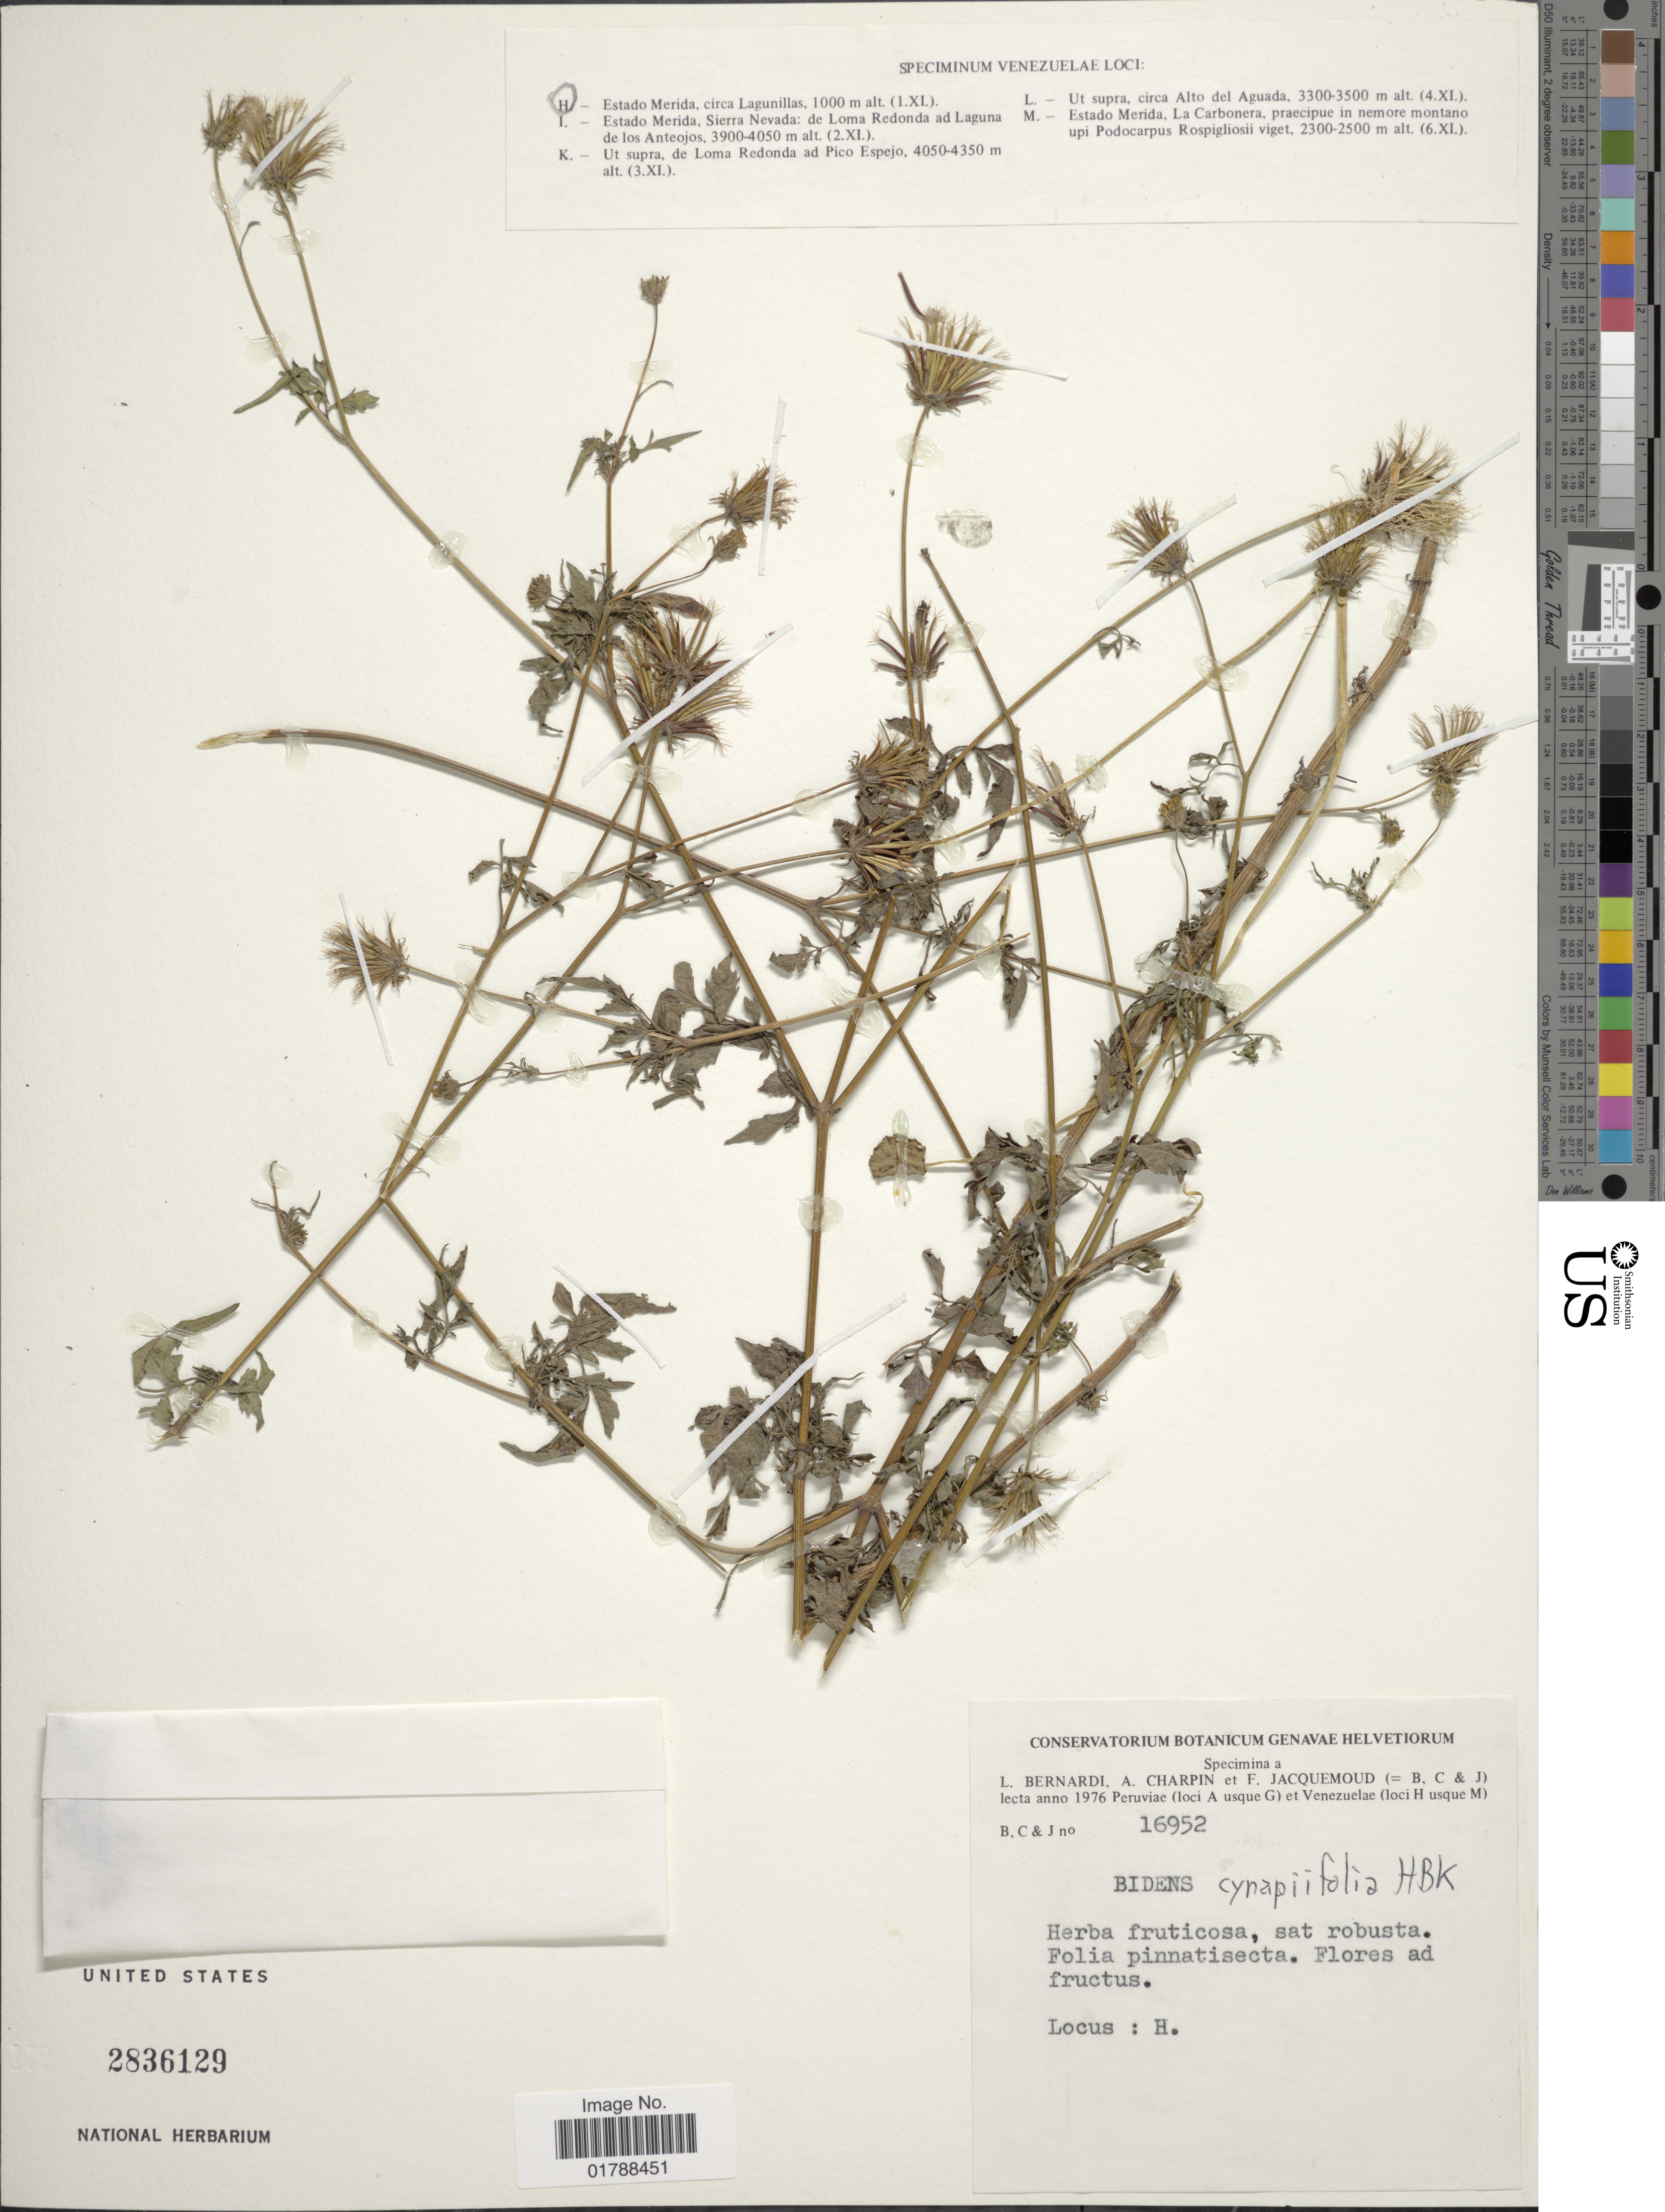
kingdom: Plantae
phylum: Tracheophyta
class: Magnoliopsida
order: Asterales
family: Asteraceae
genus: Bidens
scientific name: Bidens cynapiifolia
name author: Kunth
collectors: L. Bernardi, A. Charpin & F. Jacquemoud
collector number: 16952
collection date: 1976-11-01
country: Venezuela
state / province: Mérida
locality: Circa Lagunillas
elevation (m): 1000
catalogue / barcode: US 2836129